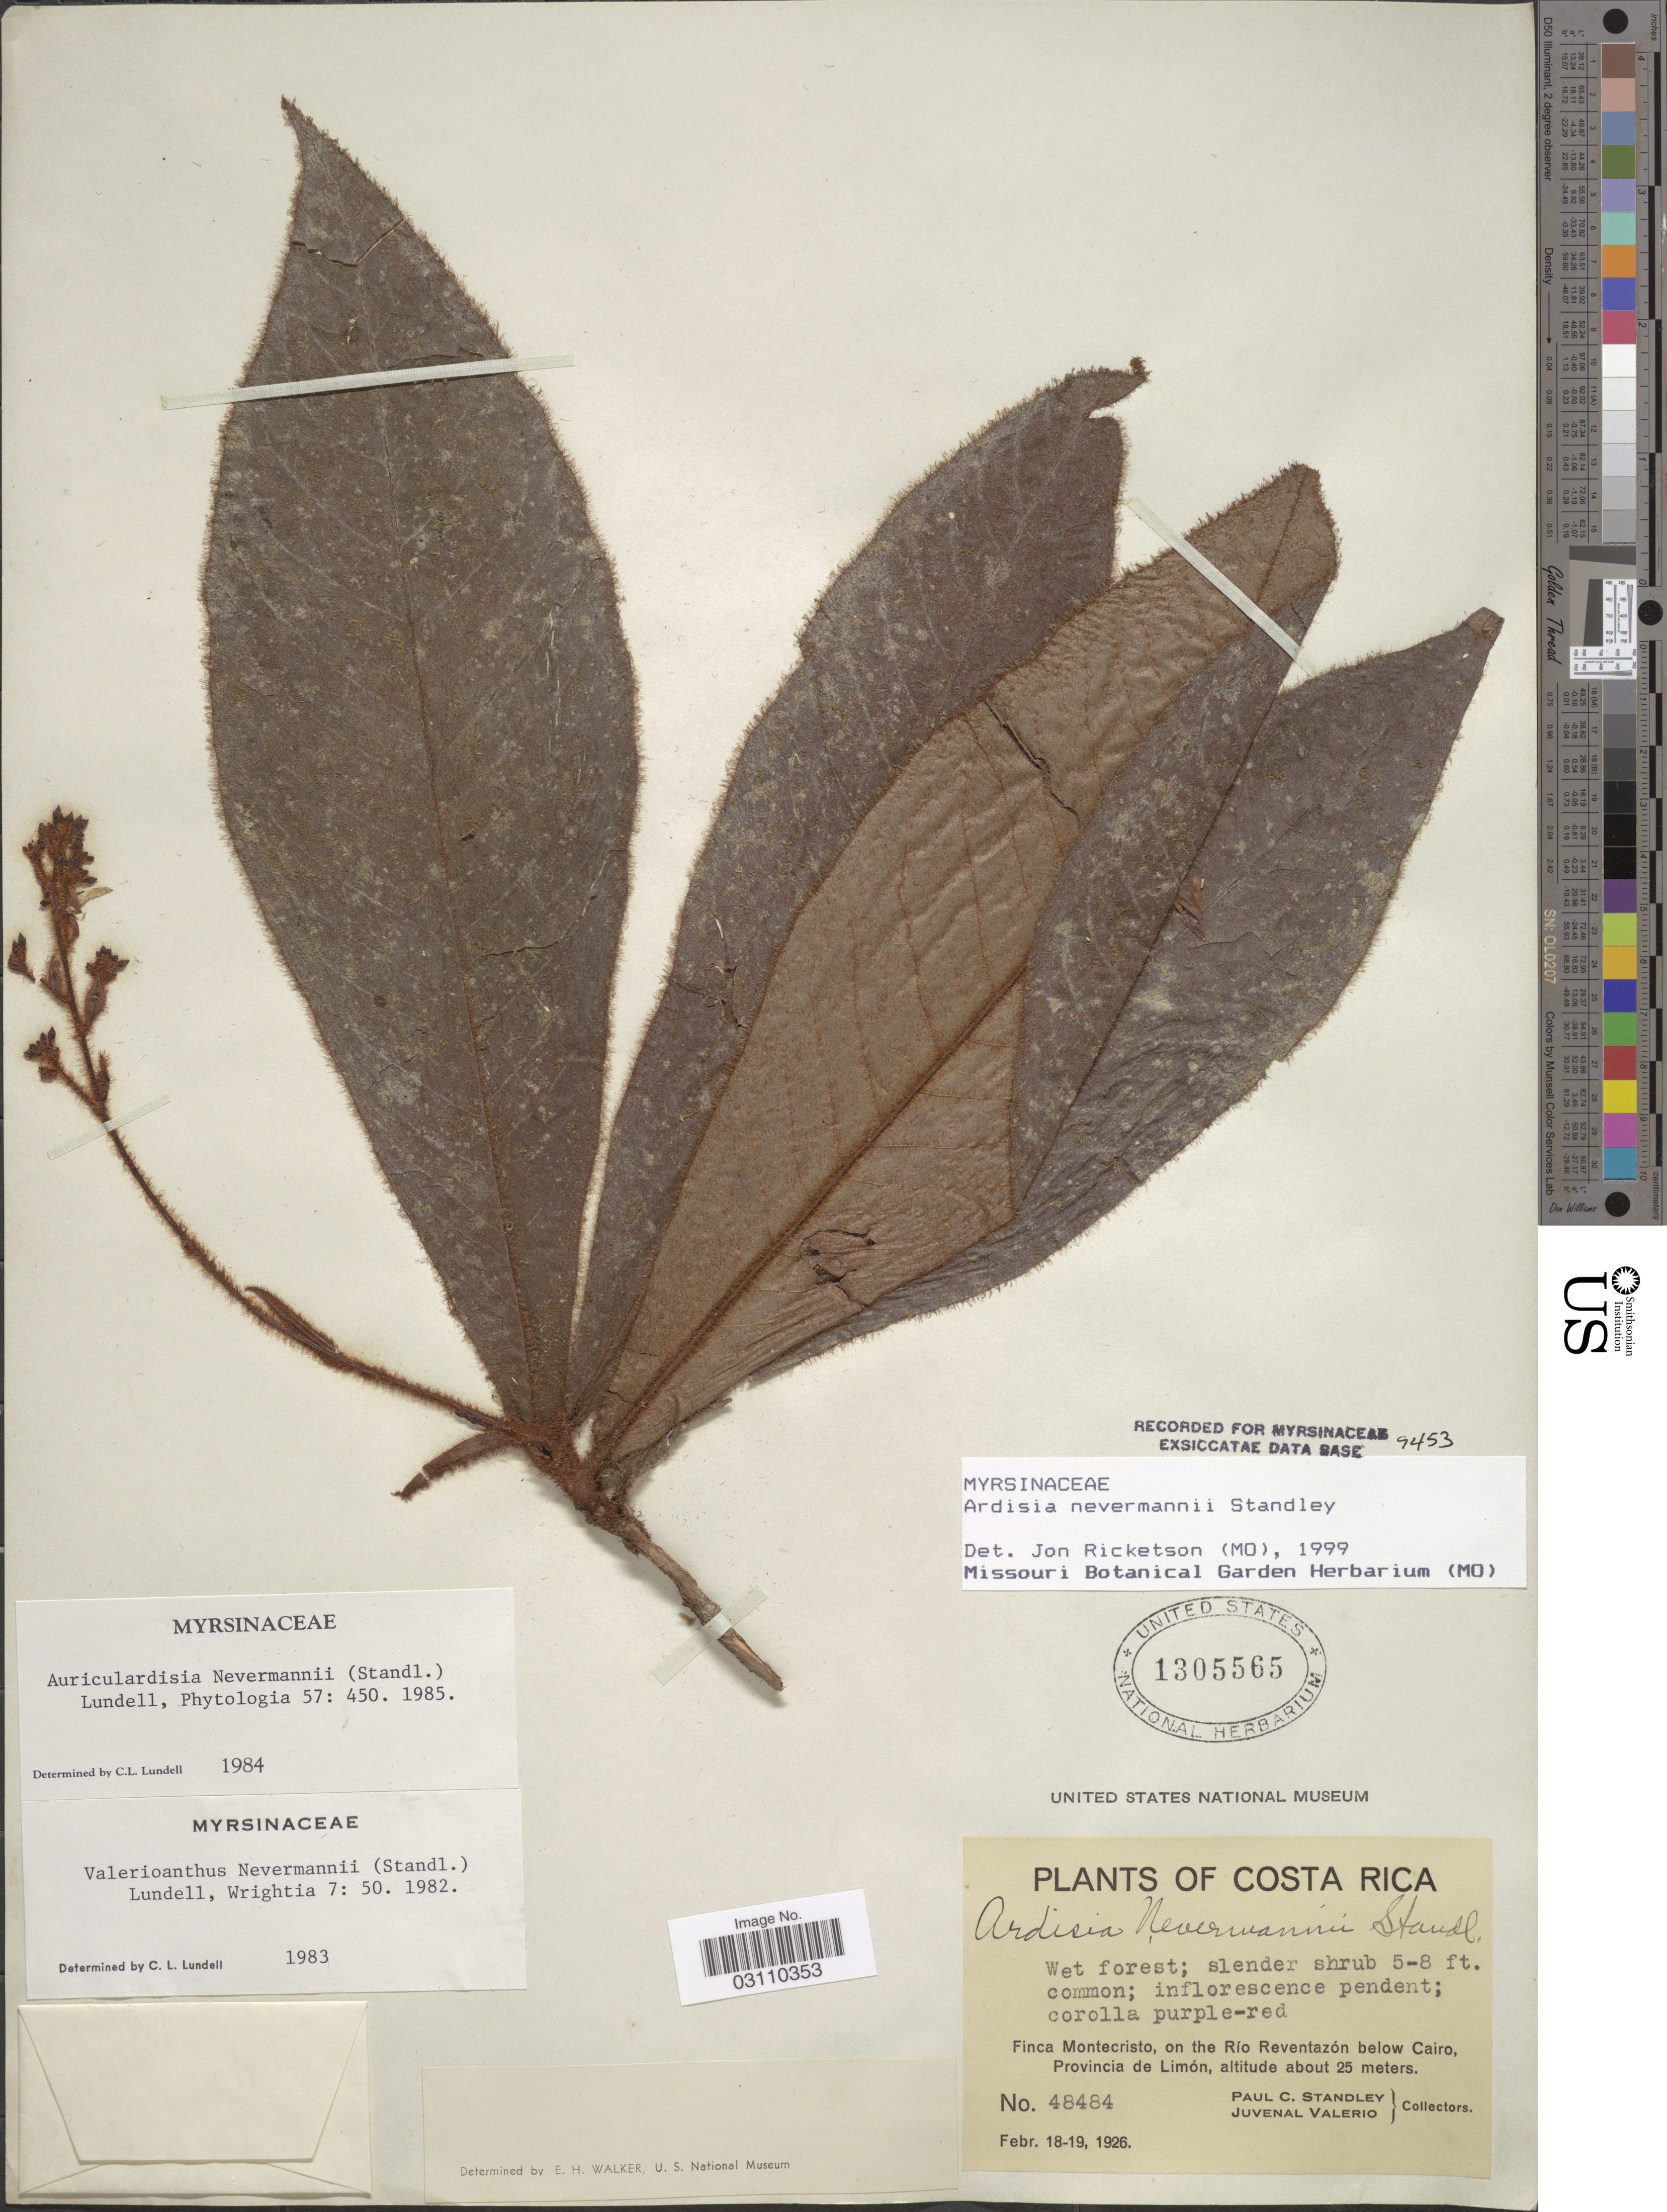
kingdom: Plantae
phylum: Tracheophyta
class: Magnoliopsida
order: Ericales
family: Primulaceae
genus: Ardisia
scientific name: Ardisia nevermannii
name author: Standl.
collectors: P. C. Standley & J. Valerio R.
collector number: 48484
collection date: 1926-02-18/1926-02-19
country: Costa Rica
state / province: Limón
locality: Finca Montecristo, on the Río Reventazón below Cairo.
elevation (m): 25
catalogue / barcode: US 1305565